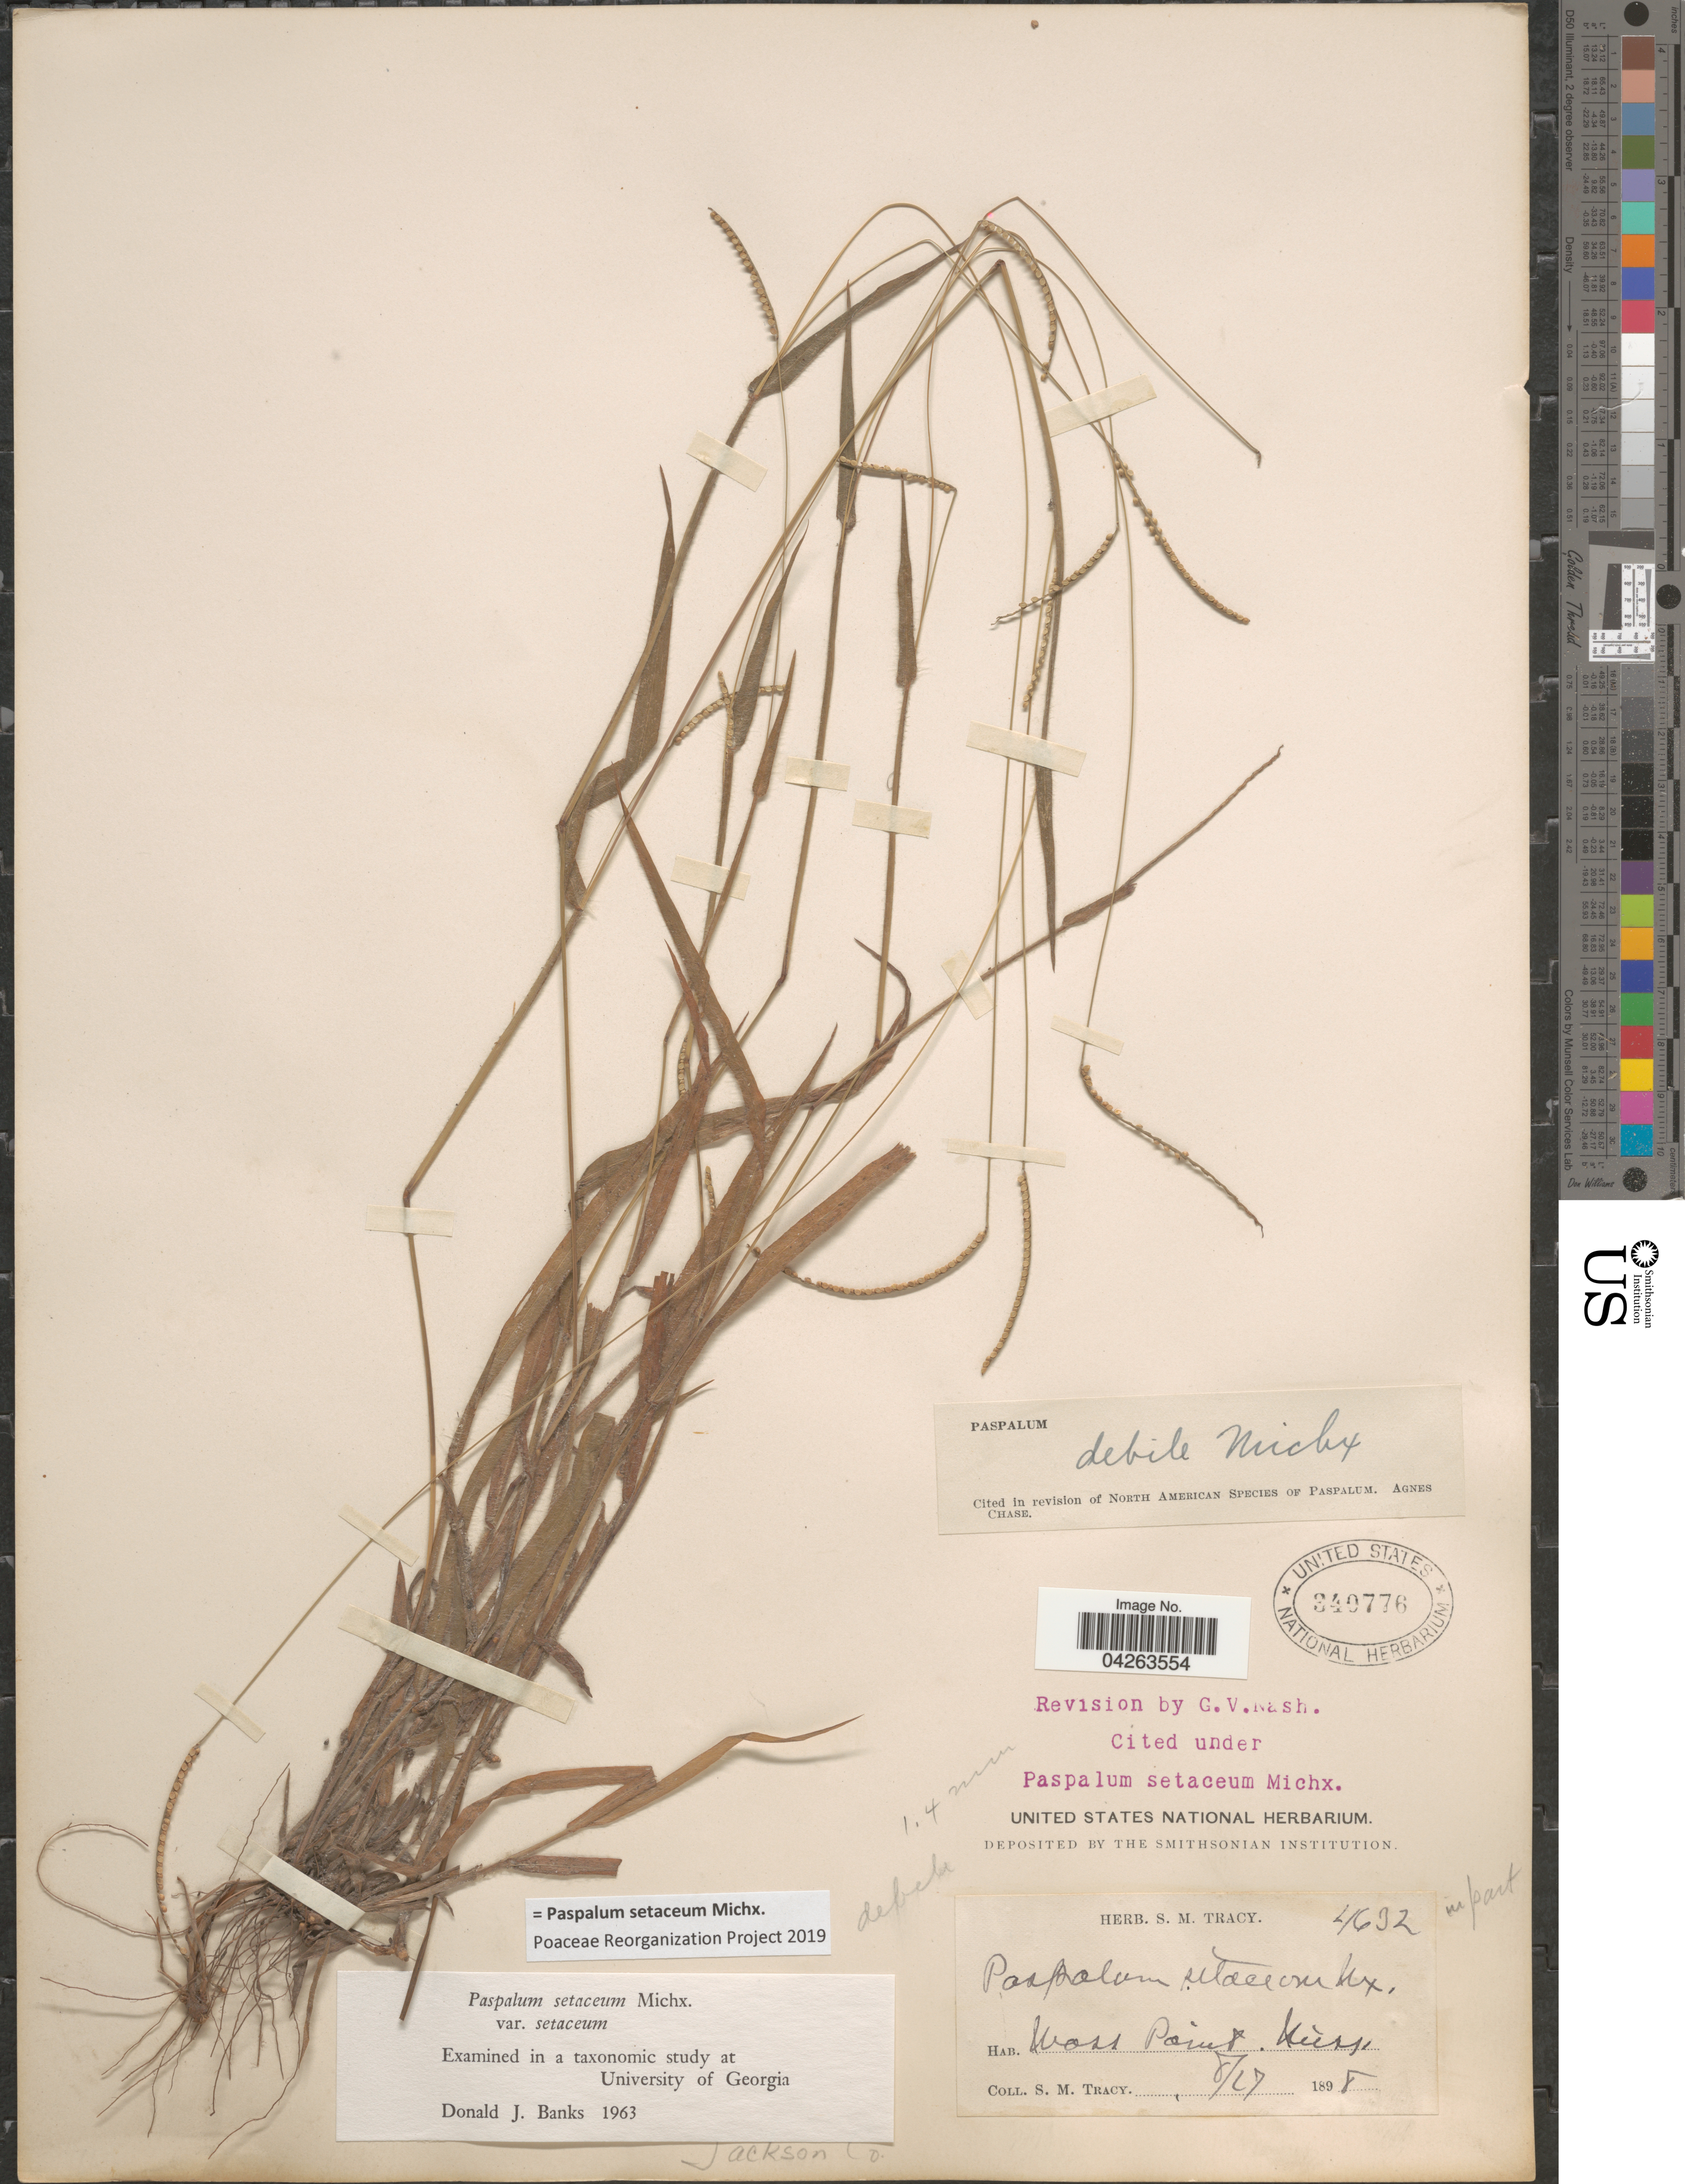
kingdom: Plantae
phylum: Tracheophyta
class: Liliopsida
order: Poales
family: Poaceae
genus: Paspalum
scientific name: Paspalum setaceum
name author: Michx.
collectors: S. M. Tracy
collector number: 4632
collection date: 1898-08-27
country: United States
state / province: Mississippi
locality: Jackson Co. Moss Point.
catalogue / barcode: US 340776